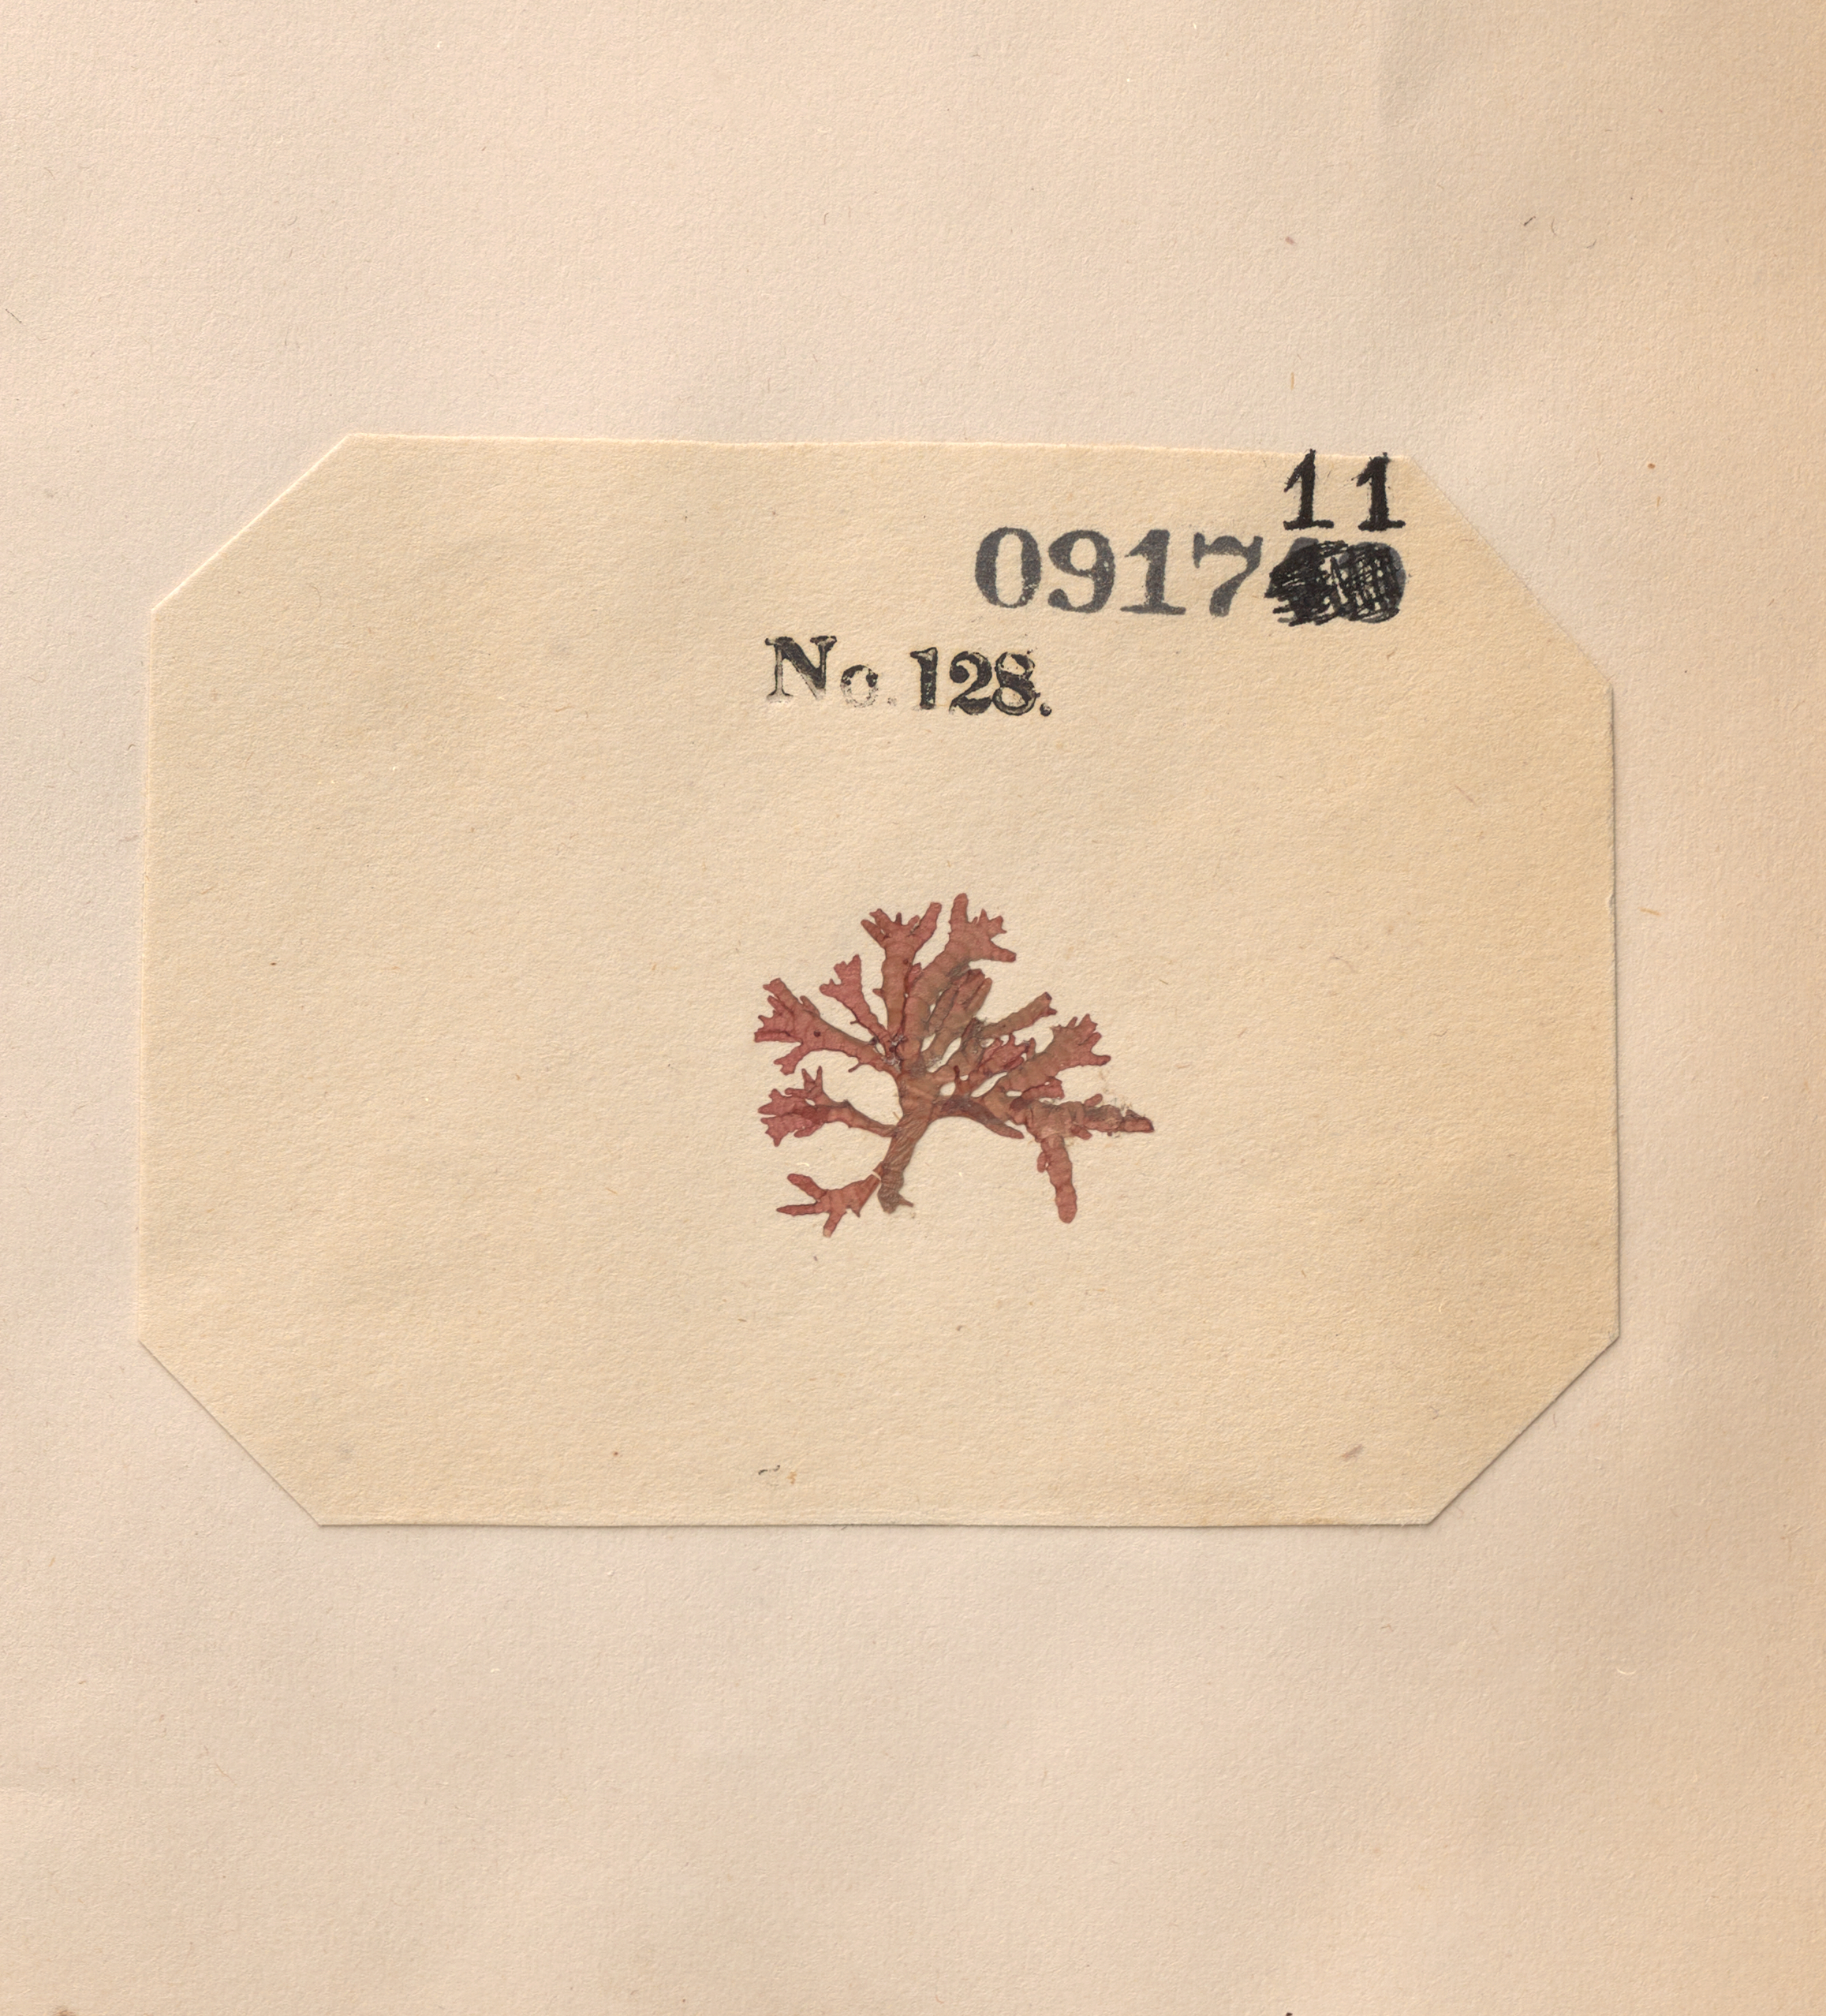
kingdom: Plantae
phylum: Rhodophyta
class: Florideophyceae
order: Gigartinales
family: Caulacanthaceae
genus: Catenella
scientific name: Catenella caespitosa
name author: (With.) L.M. Irvine in Parke & P.S. Dixon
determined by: Algae name updating Project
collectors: C. Durant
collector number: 128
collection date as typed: Sum 1850 AND -- Fal 1850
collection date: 1850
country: United States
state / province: New York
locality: Hurlgate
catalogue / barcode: US 91711